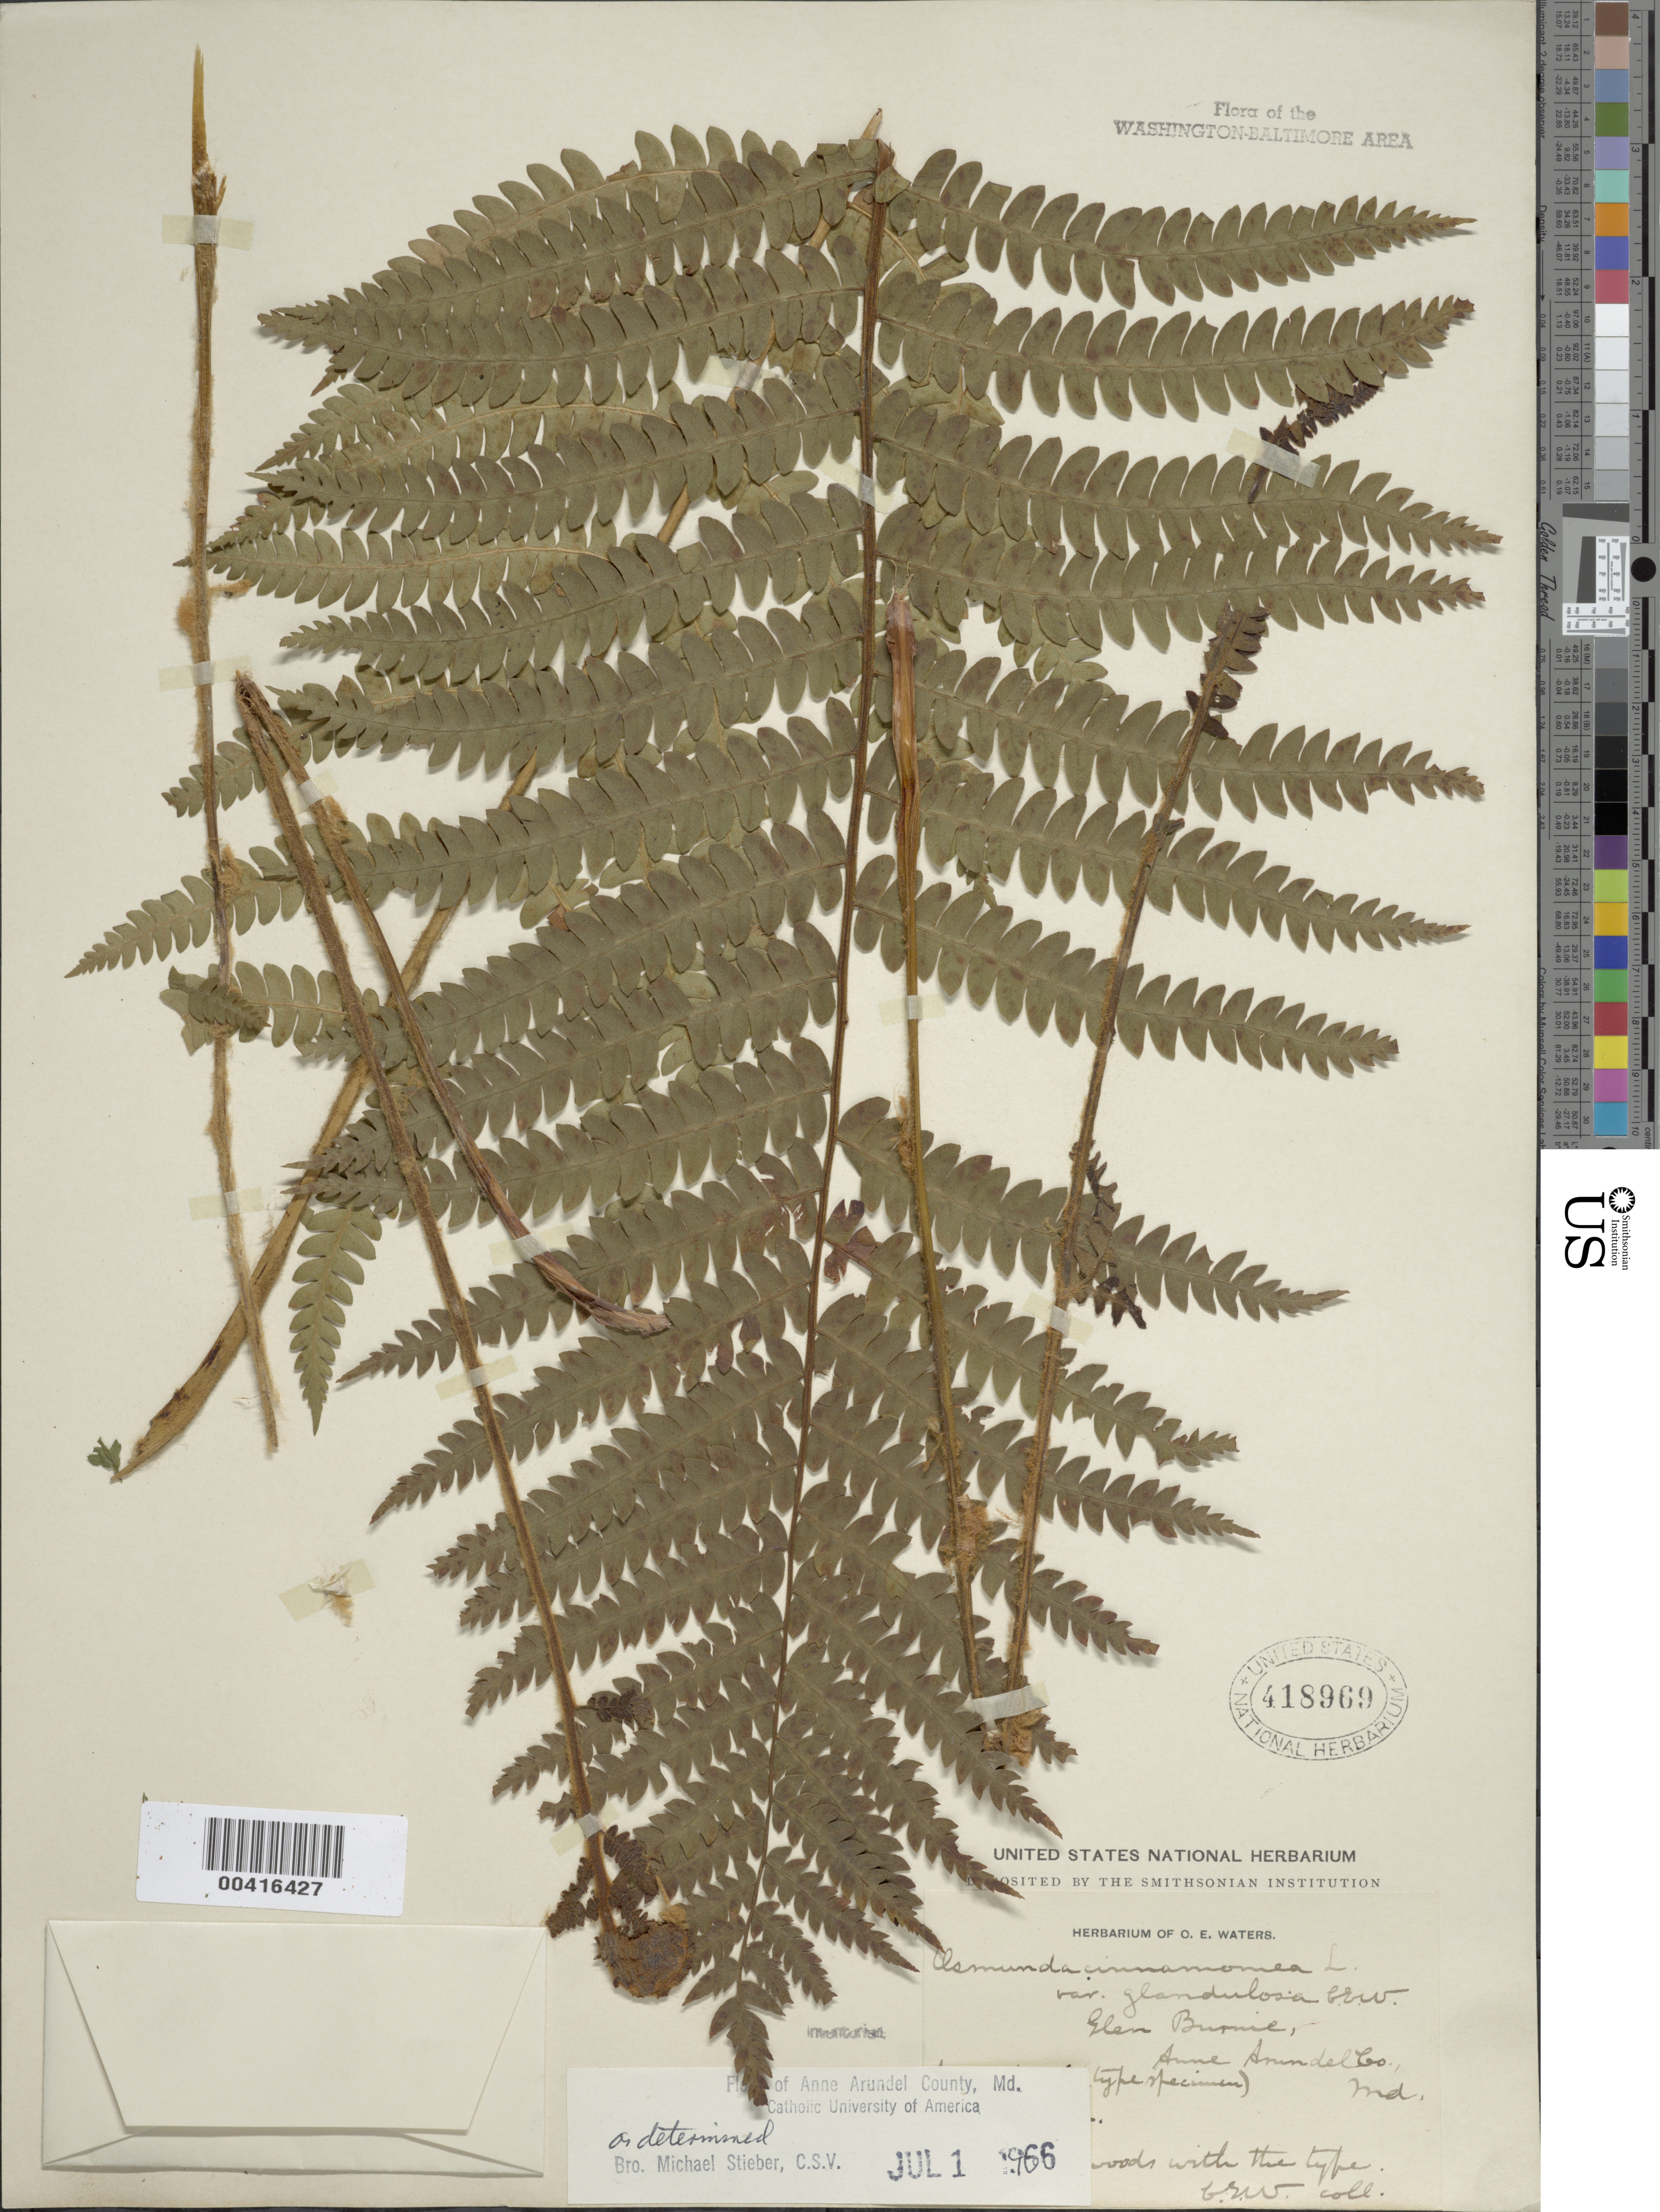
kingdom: Plantae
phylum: Tracheophyta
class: Polypodiopsida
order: Osmundales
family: Osmundaceae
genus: Osmundastrum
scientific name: Osmundastrum cinnamomeum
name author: (L.) C. Presl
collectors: C. Waters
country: United States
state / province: Maryland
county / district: Anne Arundel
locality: Glen Burnie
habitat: Low wet woods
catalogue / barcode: US 418969